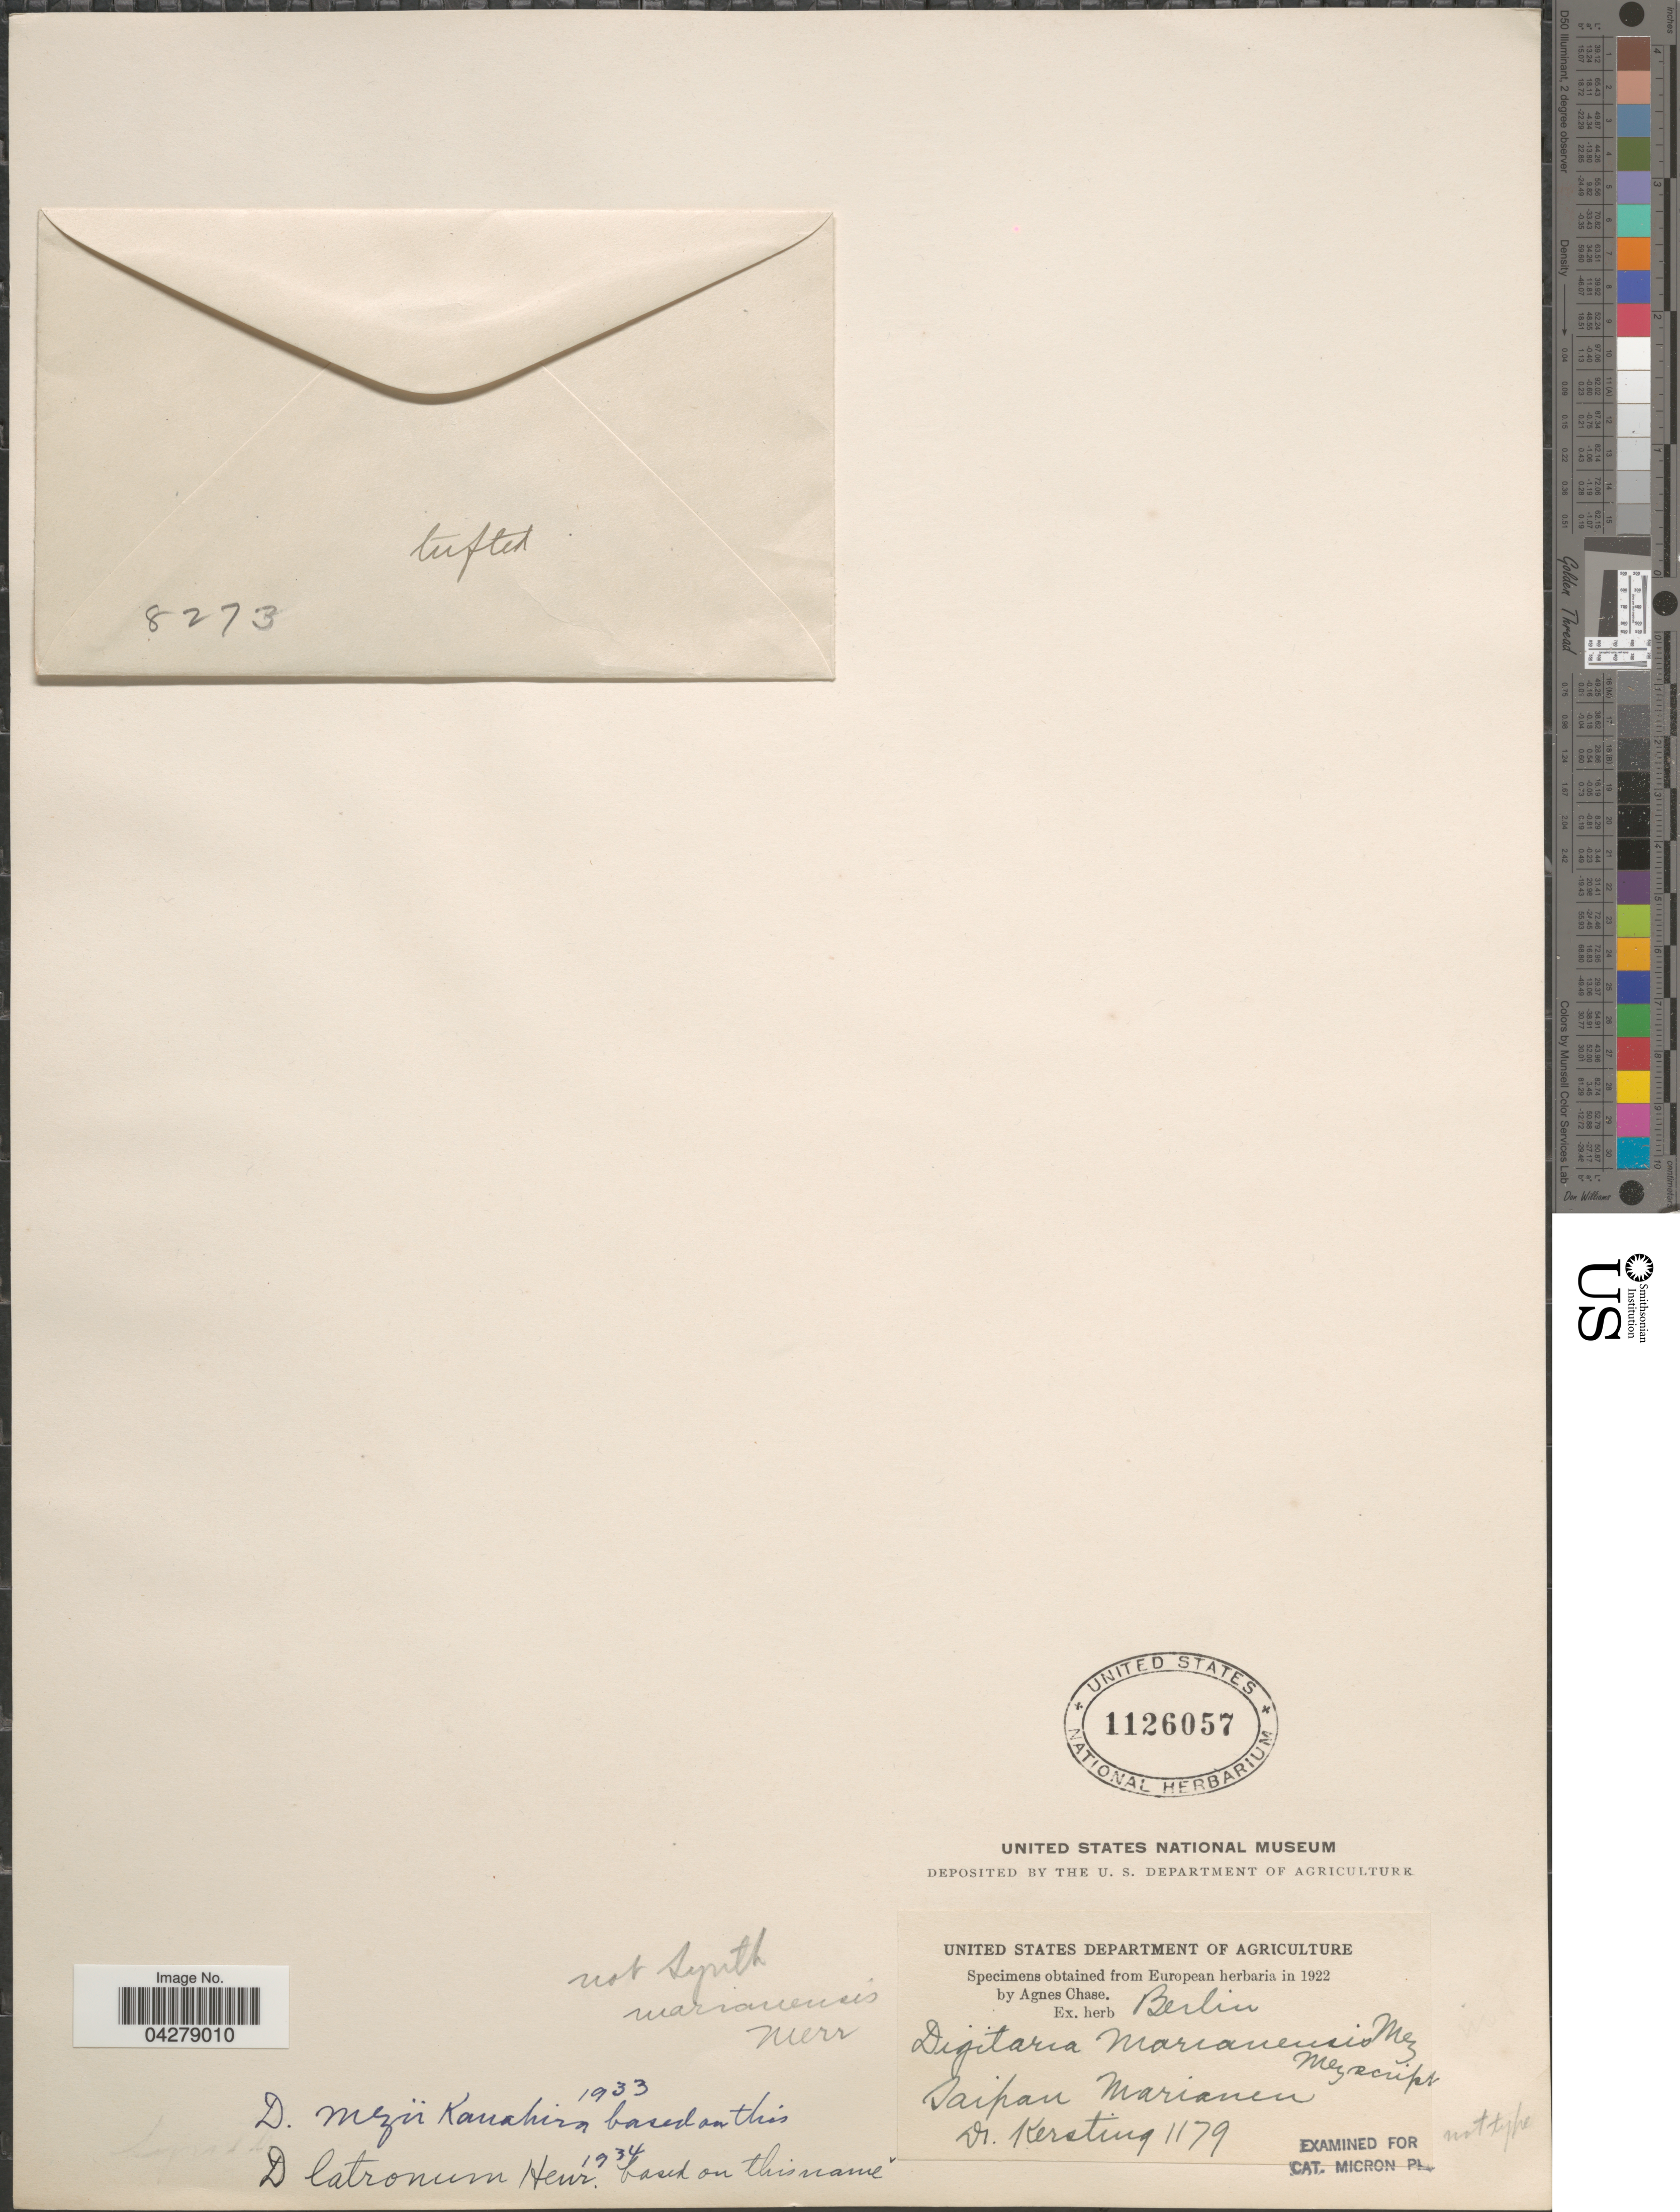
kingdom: Plantae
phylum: Tracheophyta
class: Liliopsida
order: Poales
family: Poaceae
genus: Digitaria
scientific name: Digitaria mezii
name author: Kaneh.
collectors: -. Kersting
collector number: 1179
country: Northern Mariana Islands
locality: Saipan Marianen.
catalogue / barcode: US 1126057